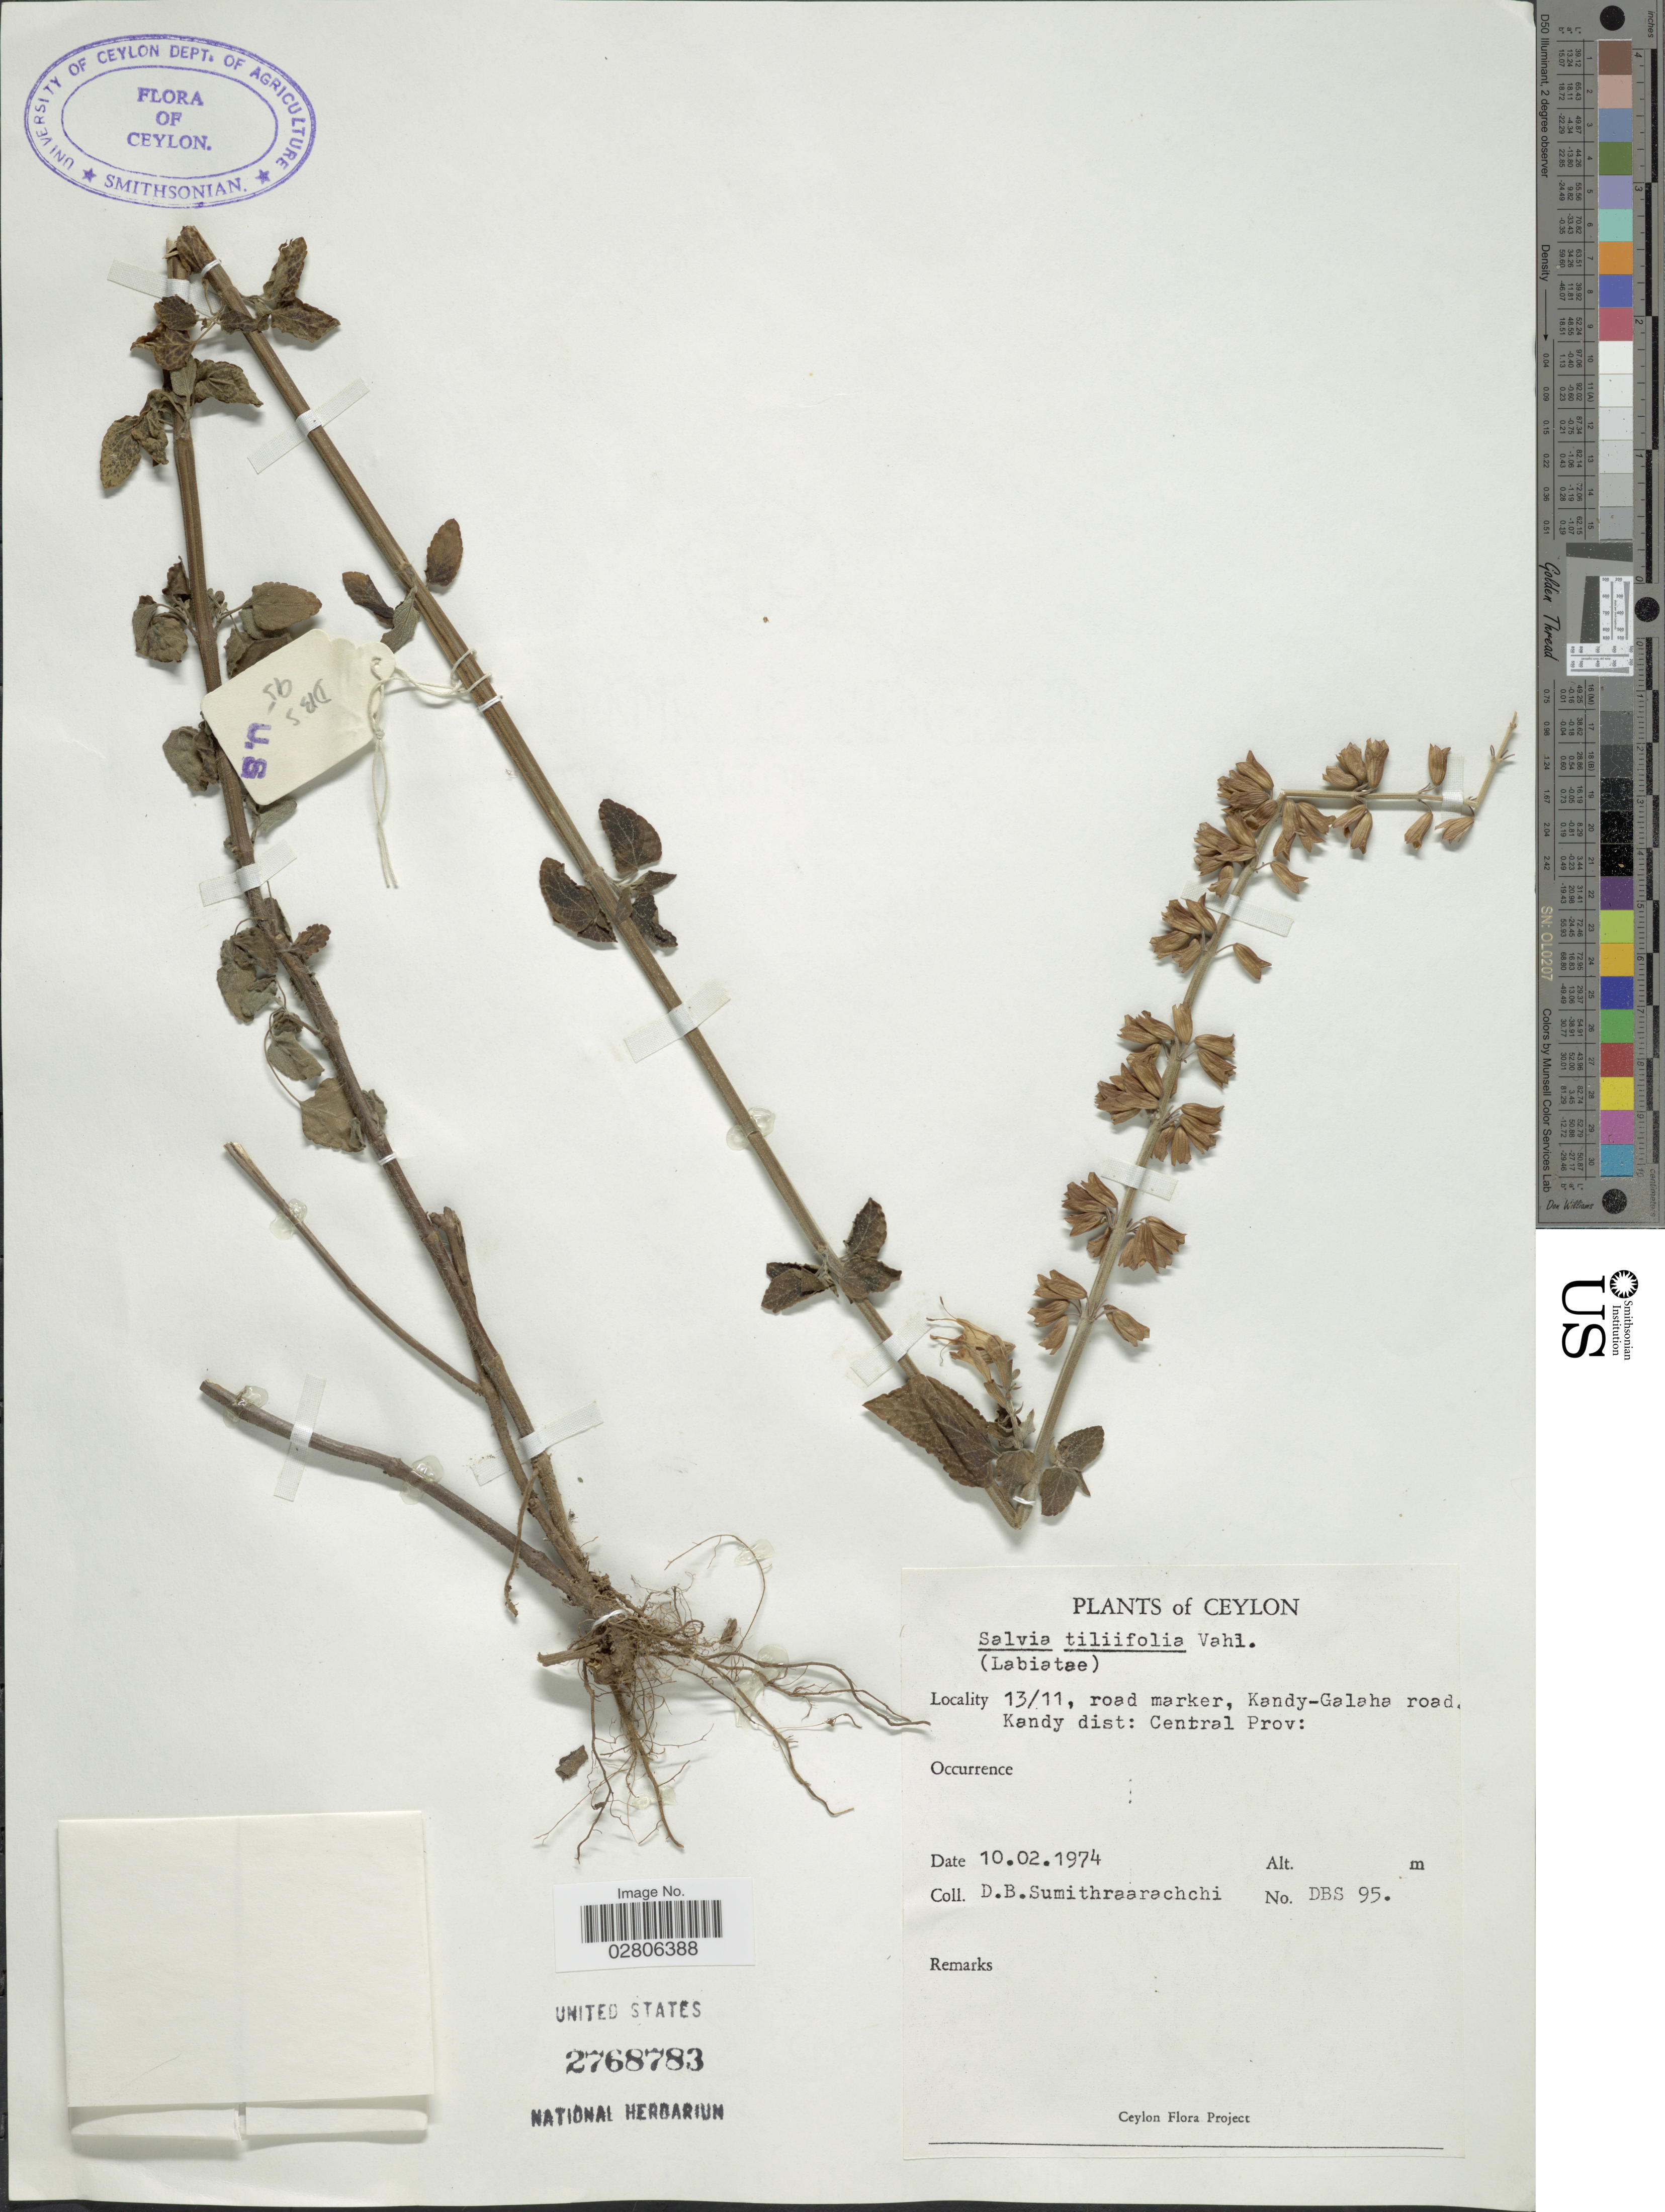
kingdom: Plantae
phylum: Tracheophyta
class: Magnoliopsida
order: Lamiales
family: Lamiaceae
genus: Salvia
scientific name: Salvia tiliifolia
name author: Vahl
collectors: D. B. Sumithraarachchi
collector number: DBS95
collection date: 1974-02-10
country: Sri Lanka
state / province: Central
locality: Ceylon. 13/11, road marker, Kandy-Galaha road,. Kandy dist.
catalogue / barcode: US 2768783